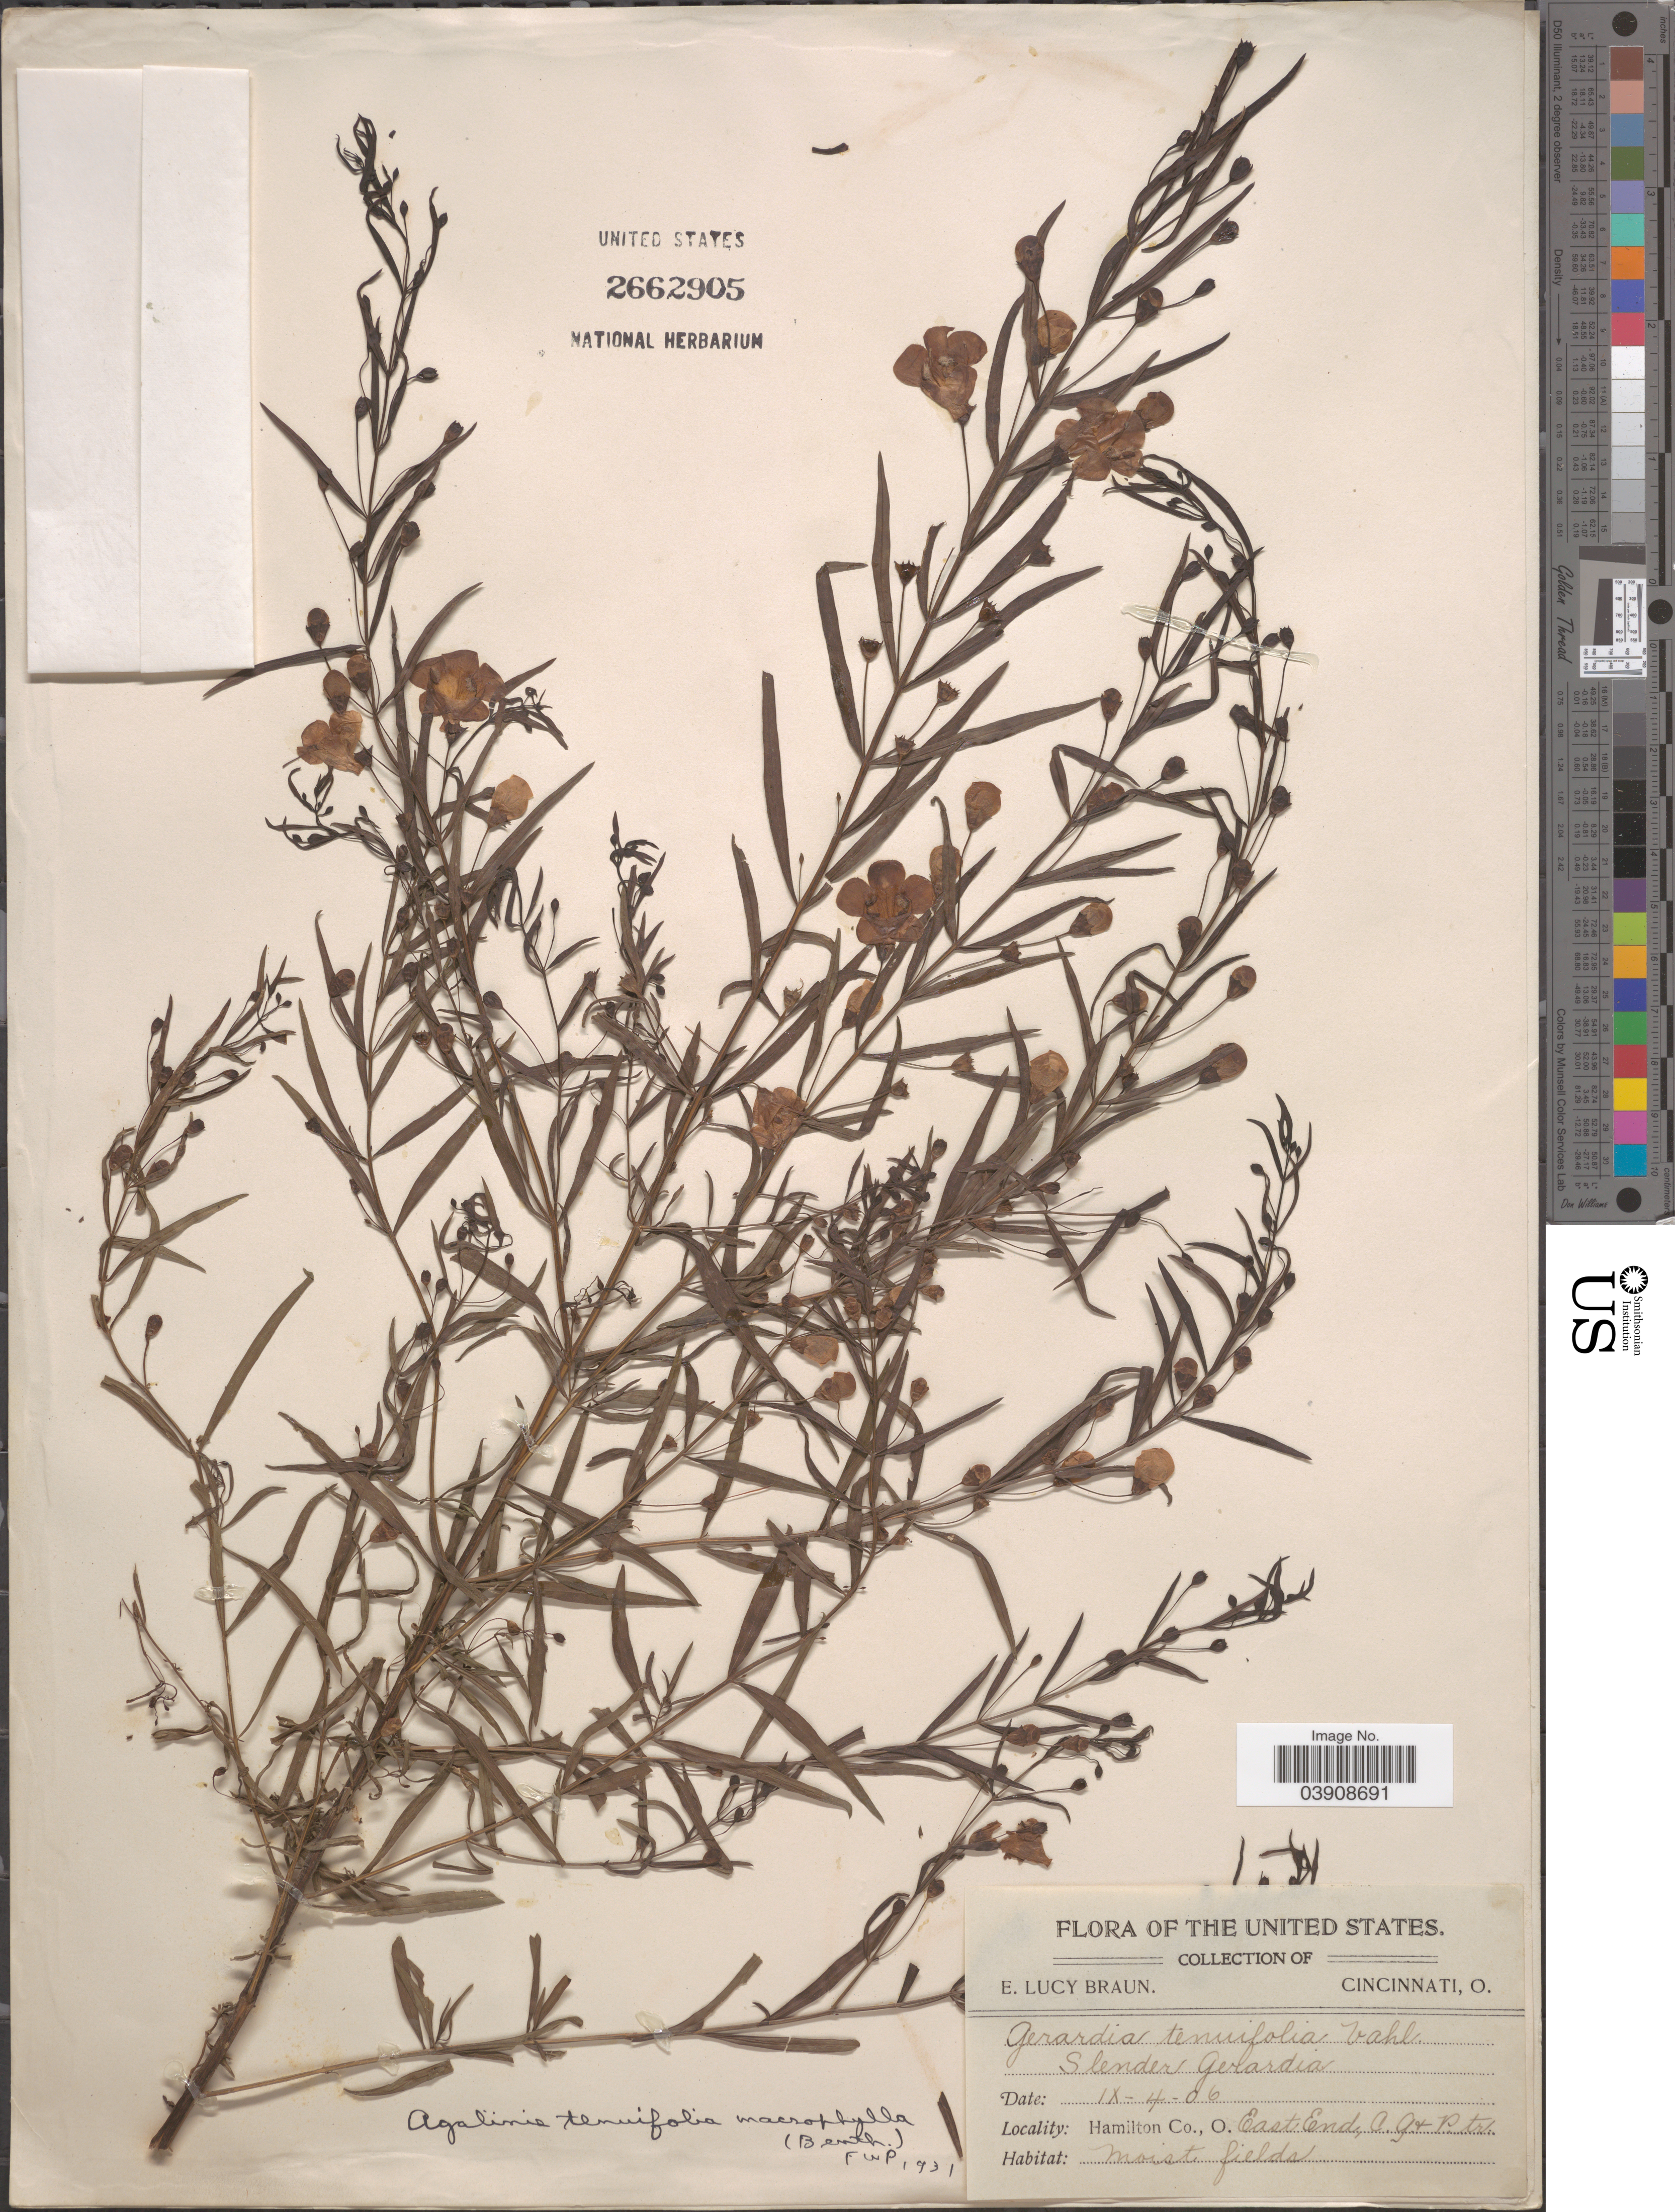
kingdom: Plantae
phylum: Tracheophyta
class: Magnoliopsida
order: Lamiales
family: Orobanchaceae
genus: Agalinis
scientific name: Agalinis tenuifolia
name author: (Vahl) Raf.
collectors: E. L. Braun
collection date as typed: Transcribed d/m/y: 4/9/6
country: United States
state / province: Ohio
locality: Hamilton Co. East End, C.G & P.tr.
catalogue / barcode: US 2662905